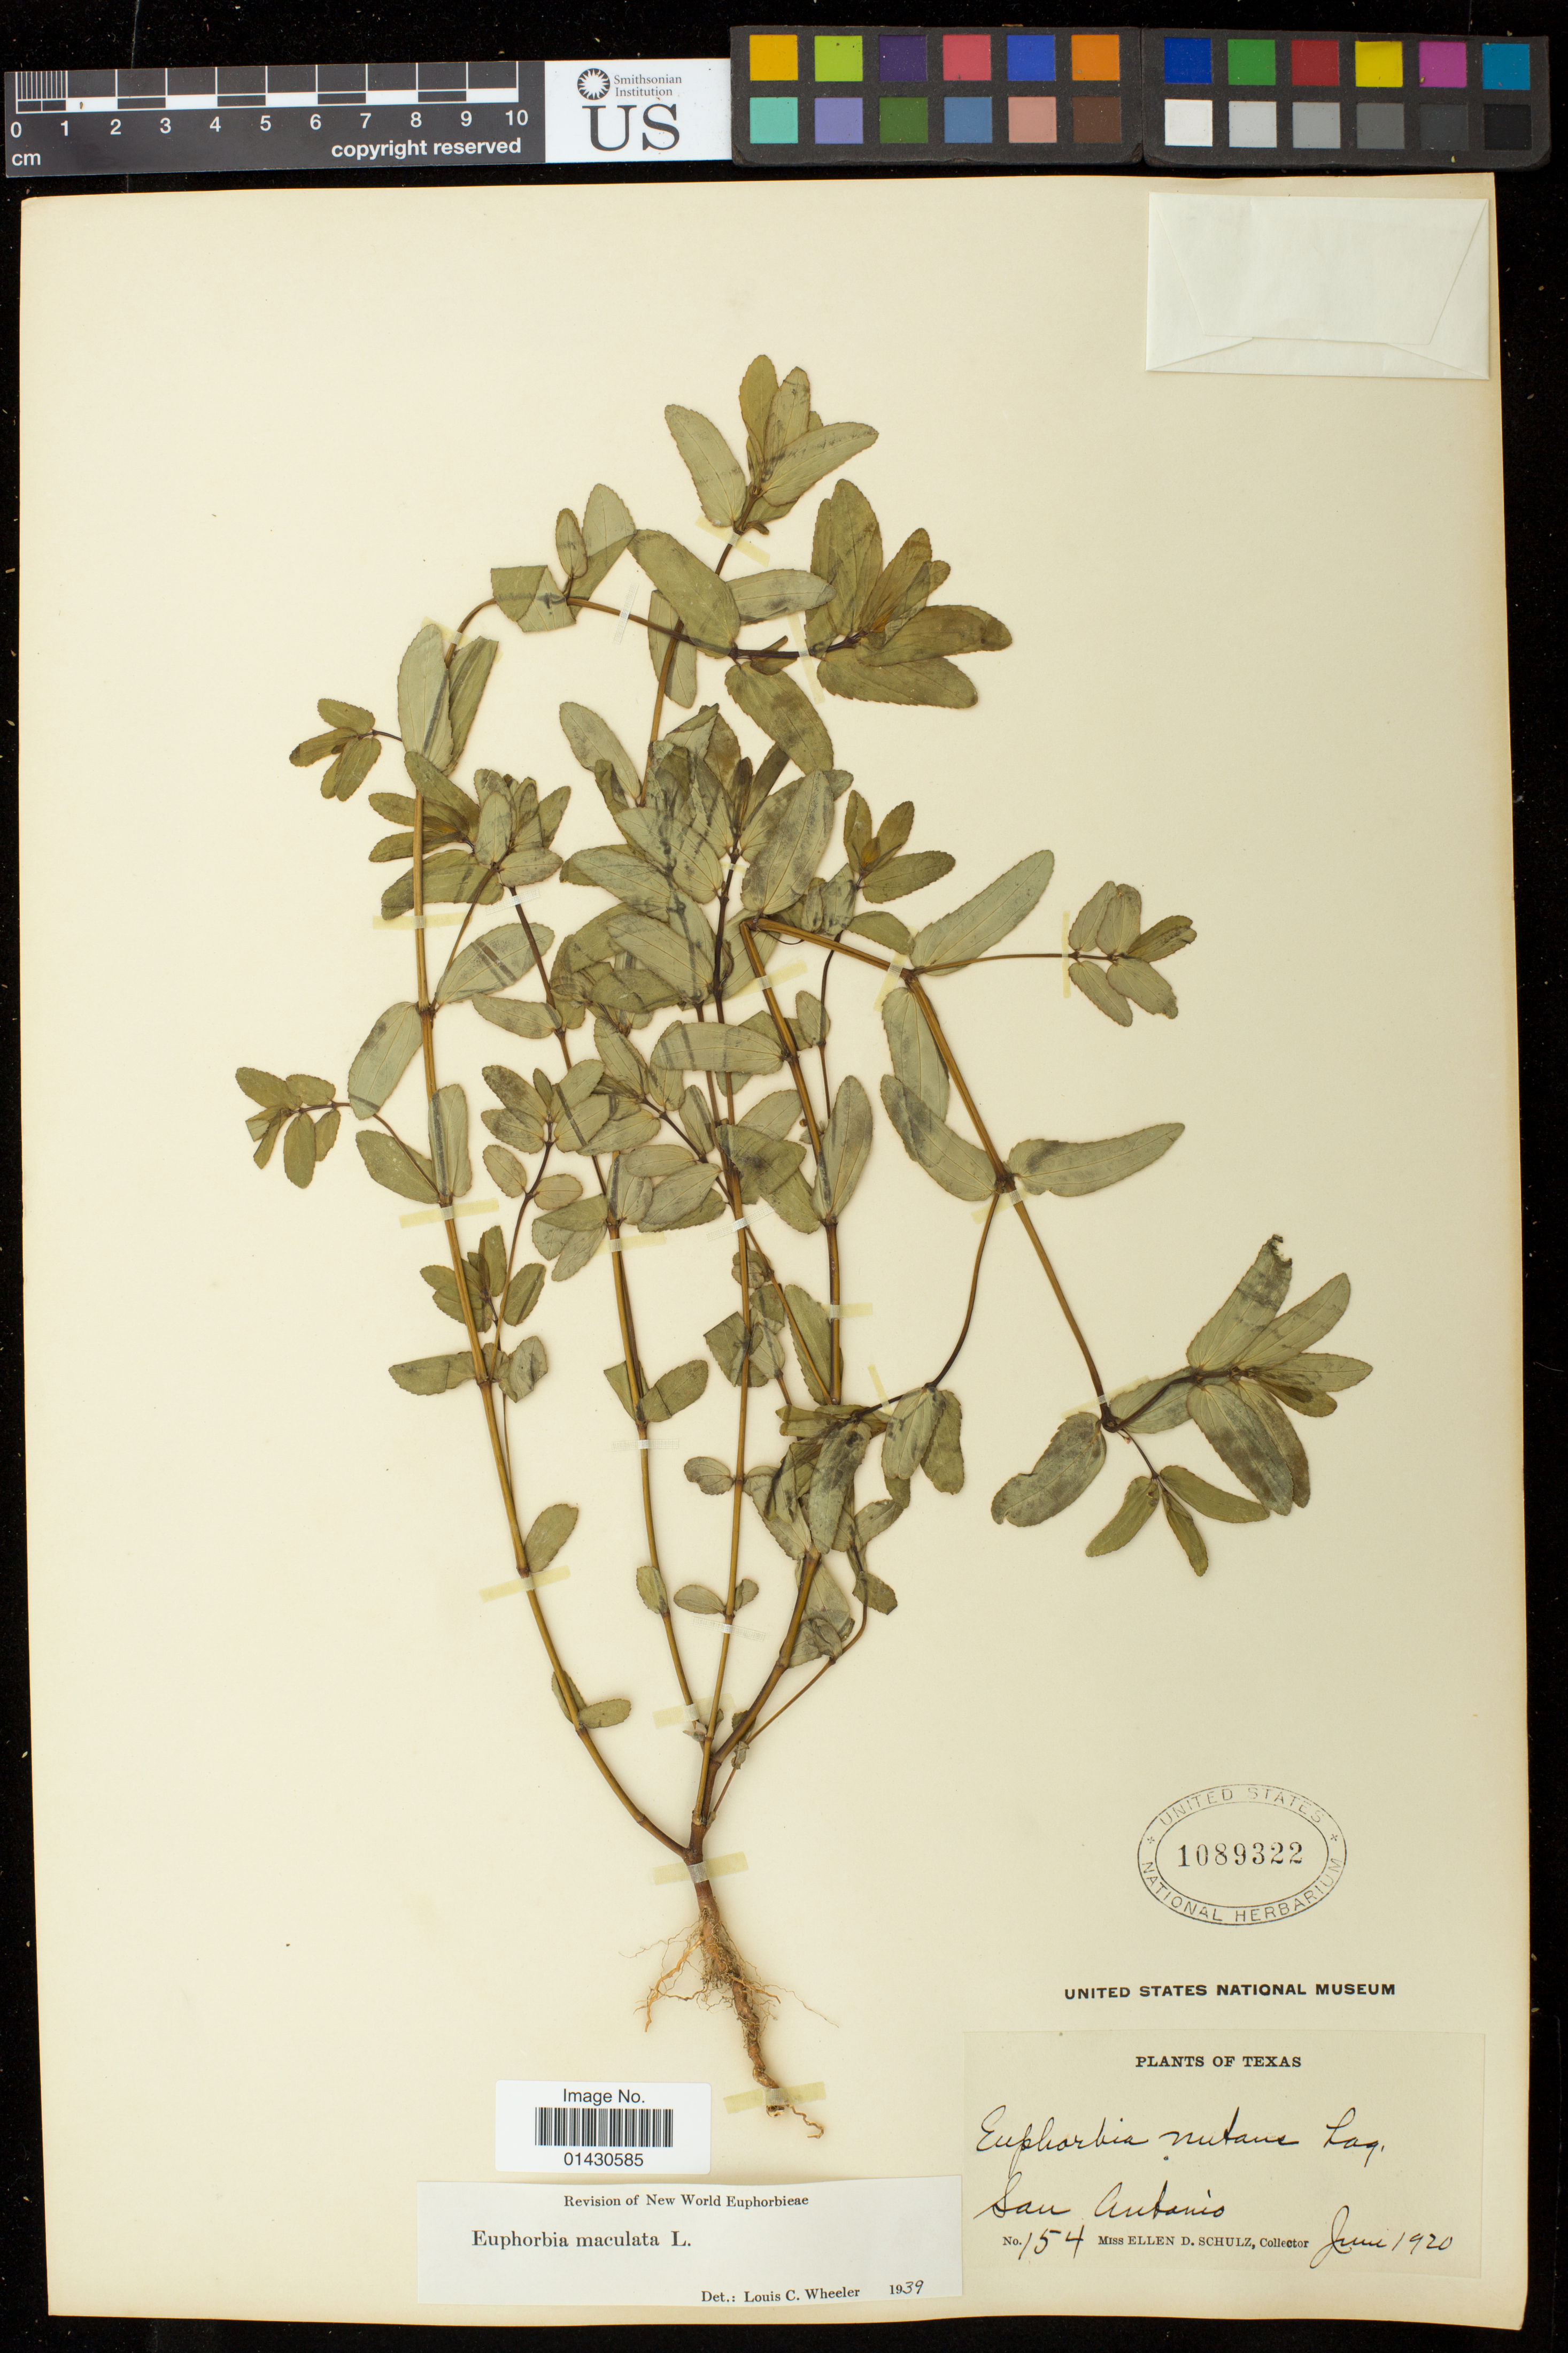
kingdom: Plantae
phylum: Tracheophyta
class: Magnoliopsida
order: Malpighiales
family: Euphorbiaceae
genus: Euphorbia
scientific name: Euphorbia maculata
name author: L.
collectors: E. D. Schulz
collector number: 154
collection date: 1920-06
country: United States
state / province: Texas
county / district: Bexar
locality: San Antonio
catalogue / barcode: US 1089322